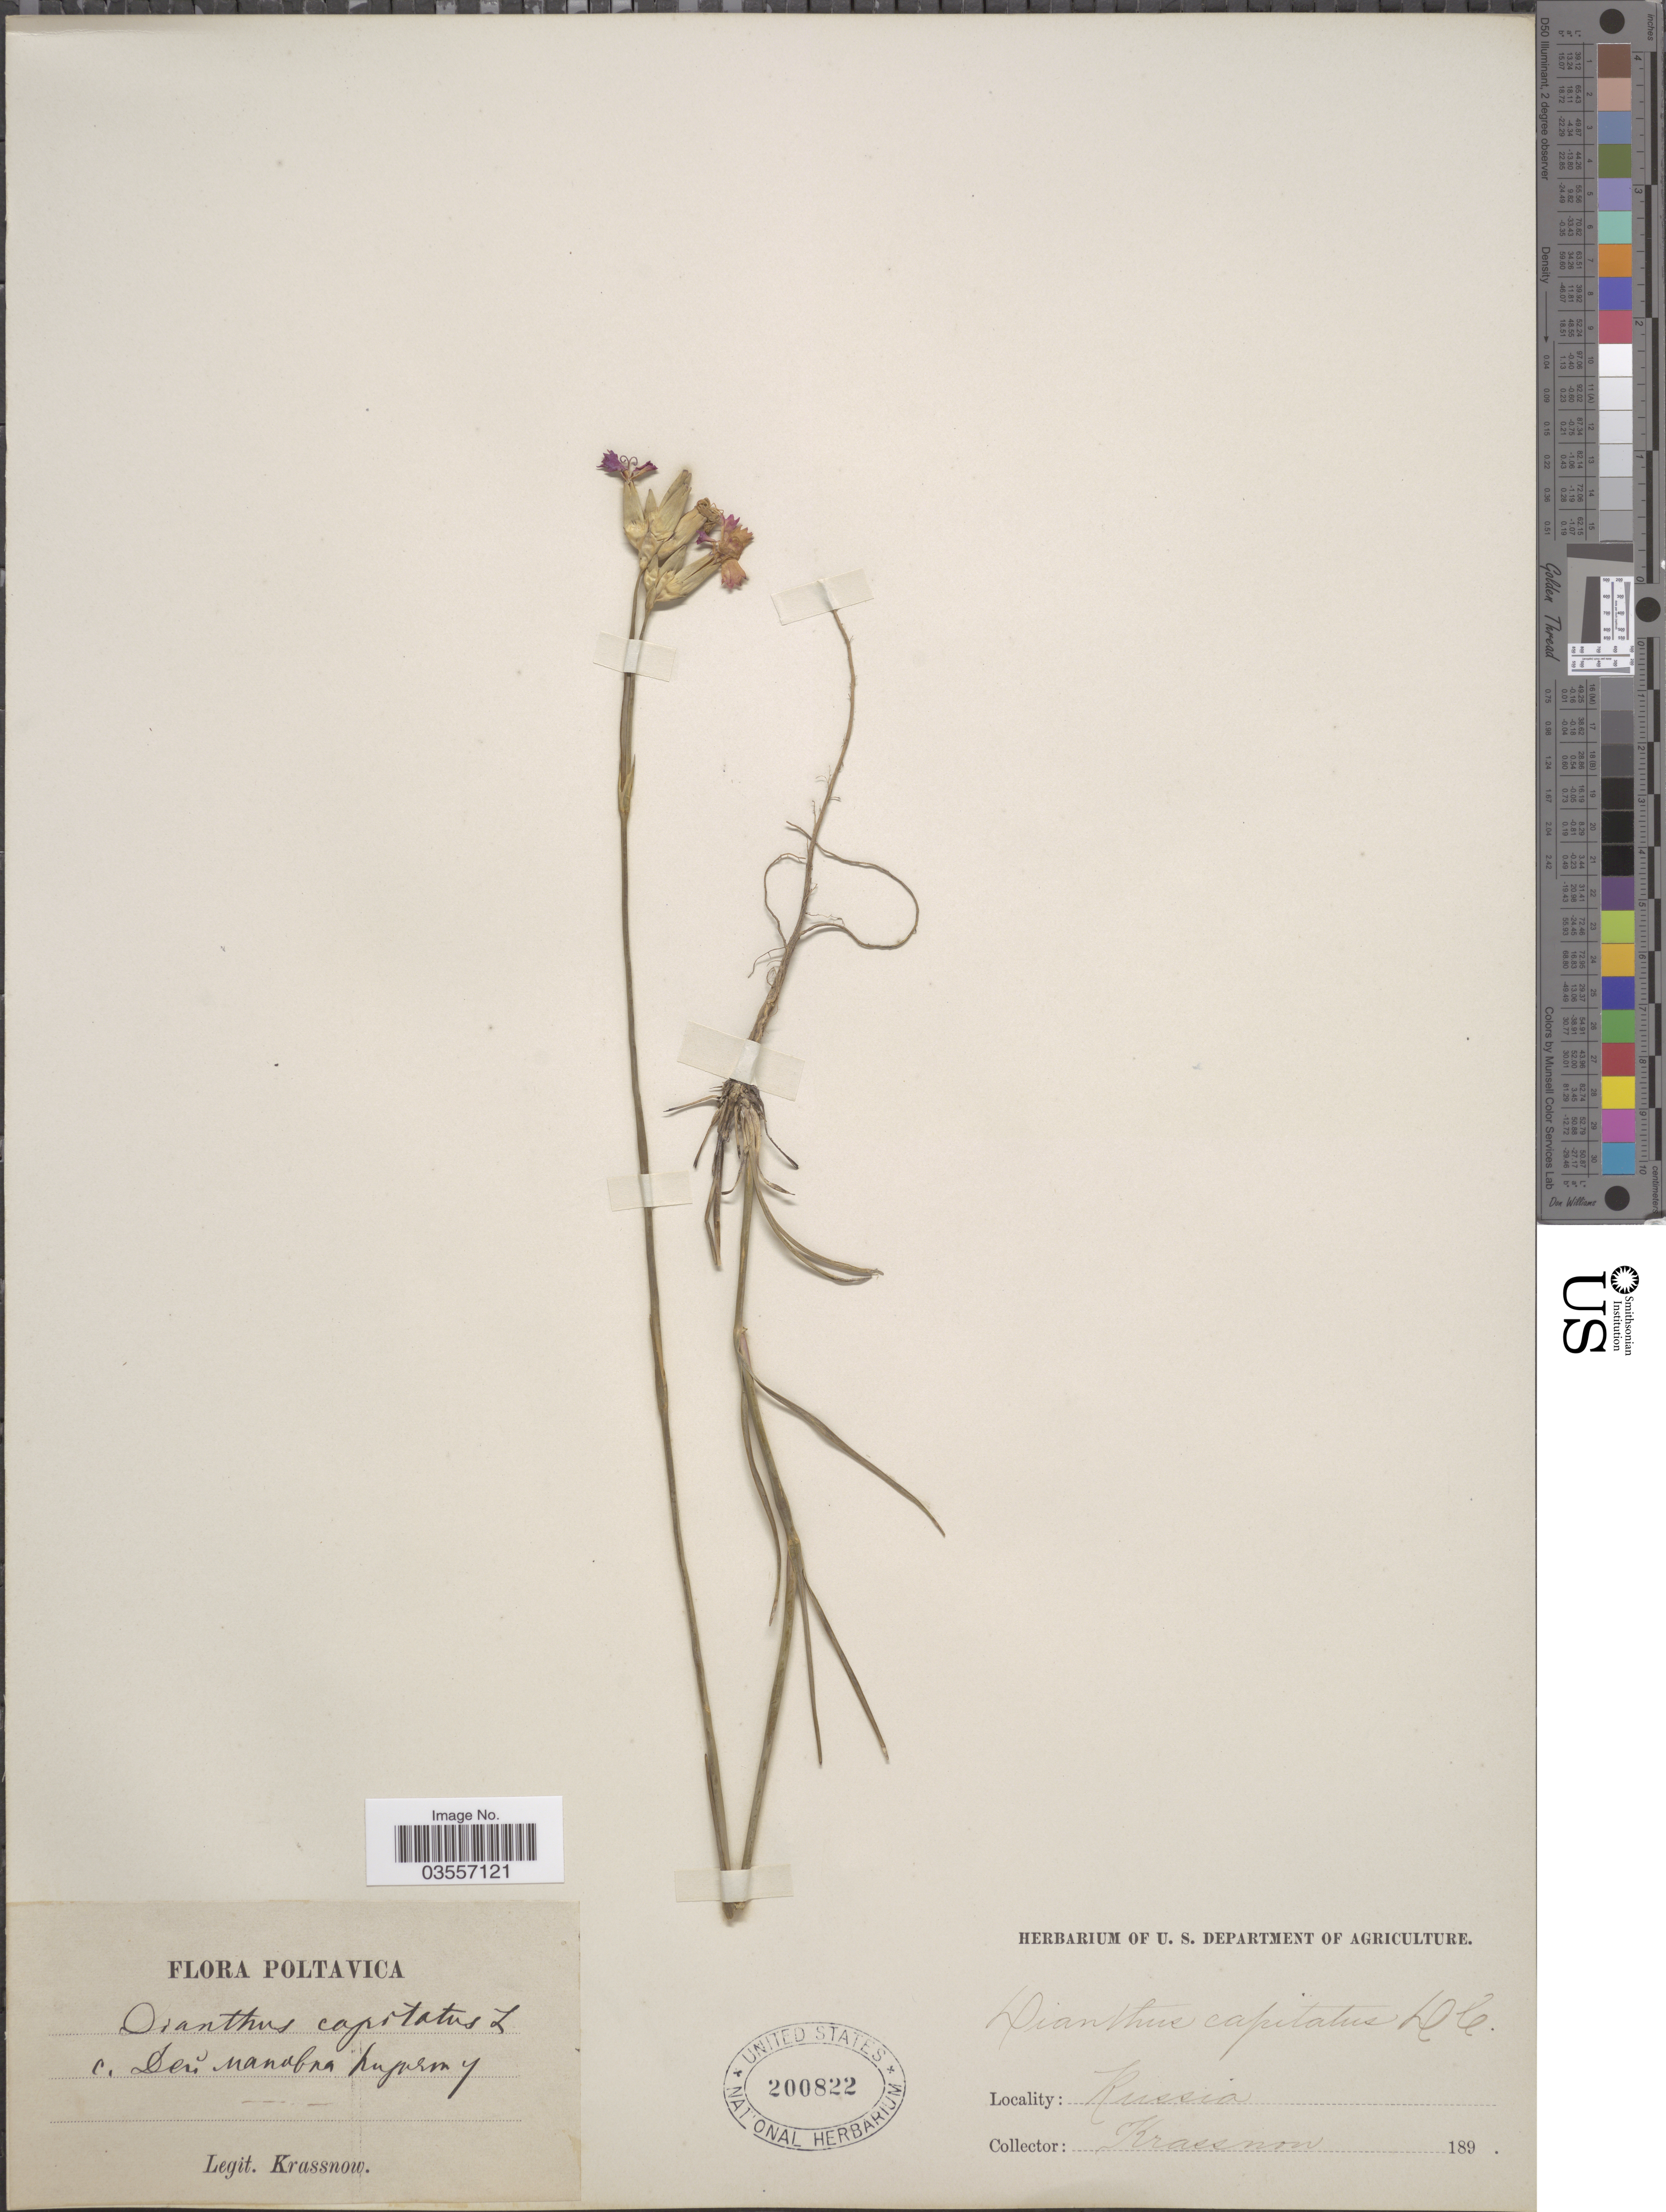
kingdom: Plantae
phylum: Tracheophyta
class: Magnoliopsida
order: Caryophyllales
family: Caryophyllaceae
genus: Dianthus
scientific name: Dianthus capitatus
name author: J. St.-Hil.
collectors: -. Krassnow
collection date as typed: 189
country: Ukraine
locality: Poltavica. [illegible text].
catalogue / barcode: US 200822